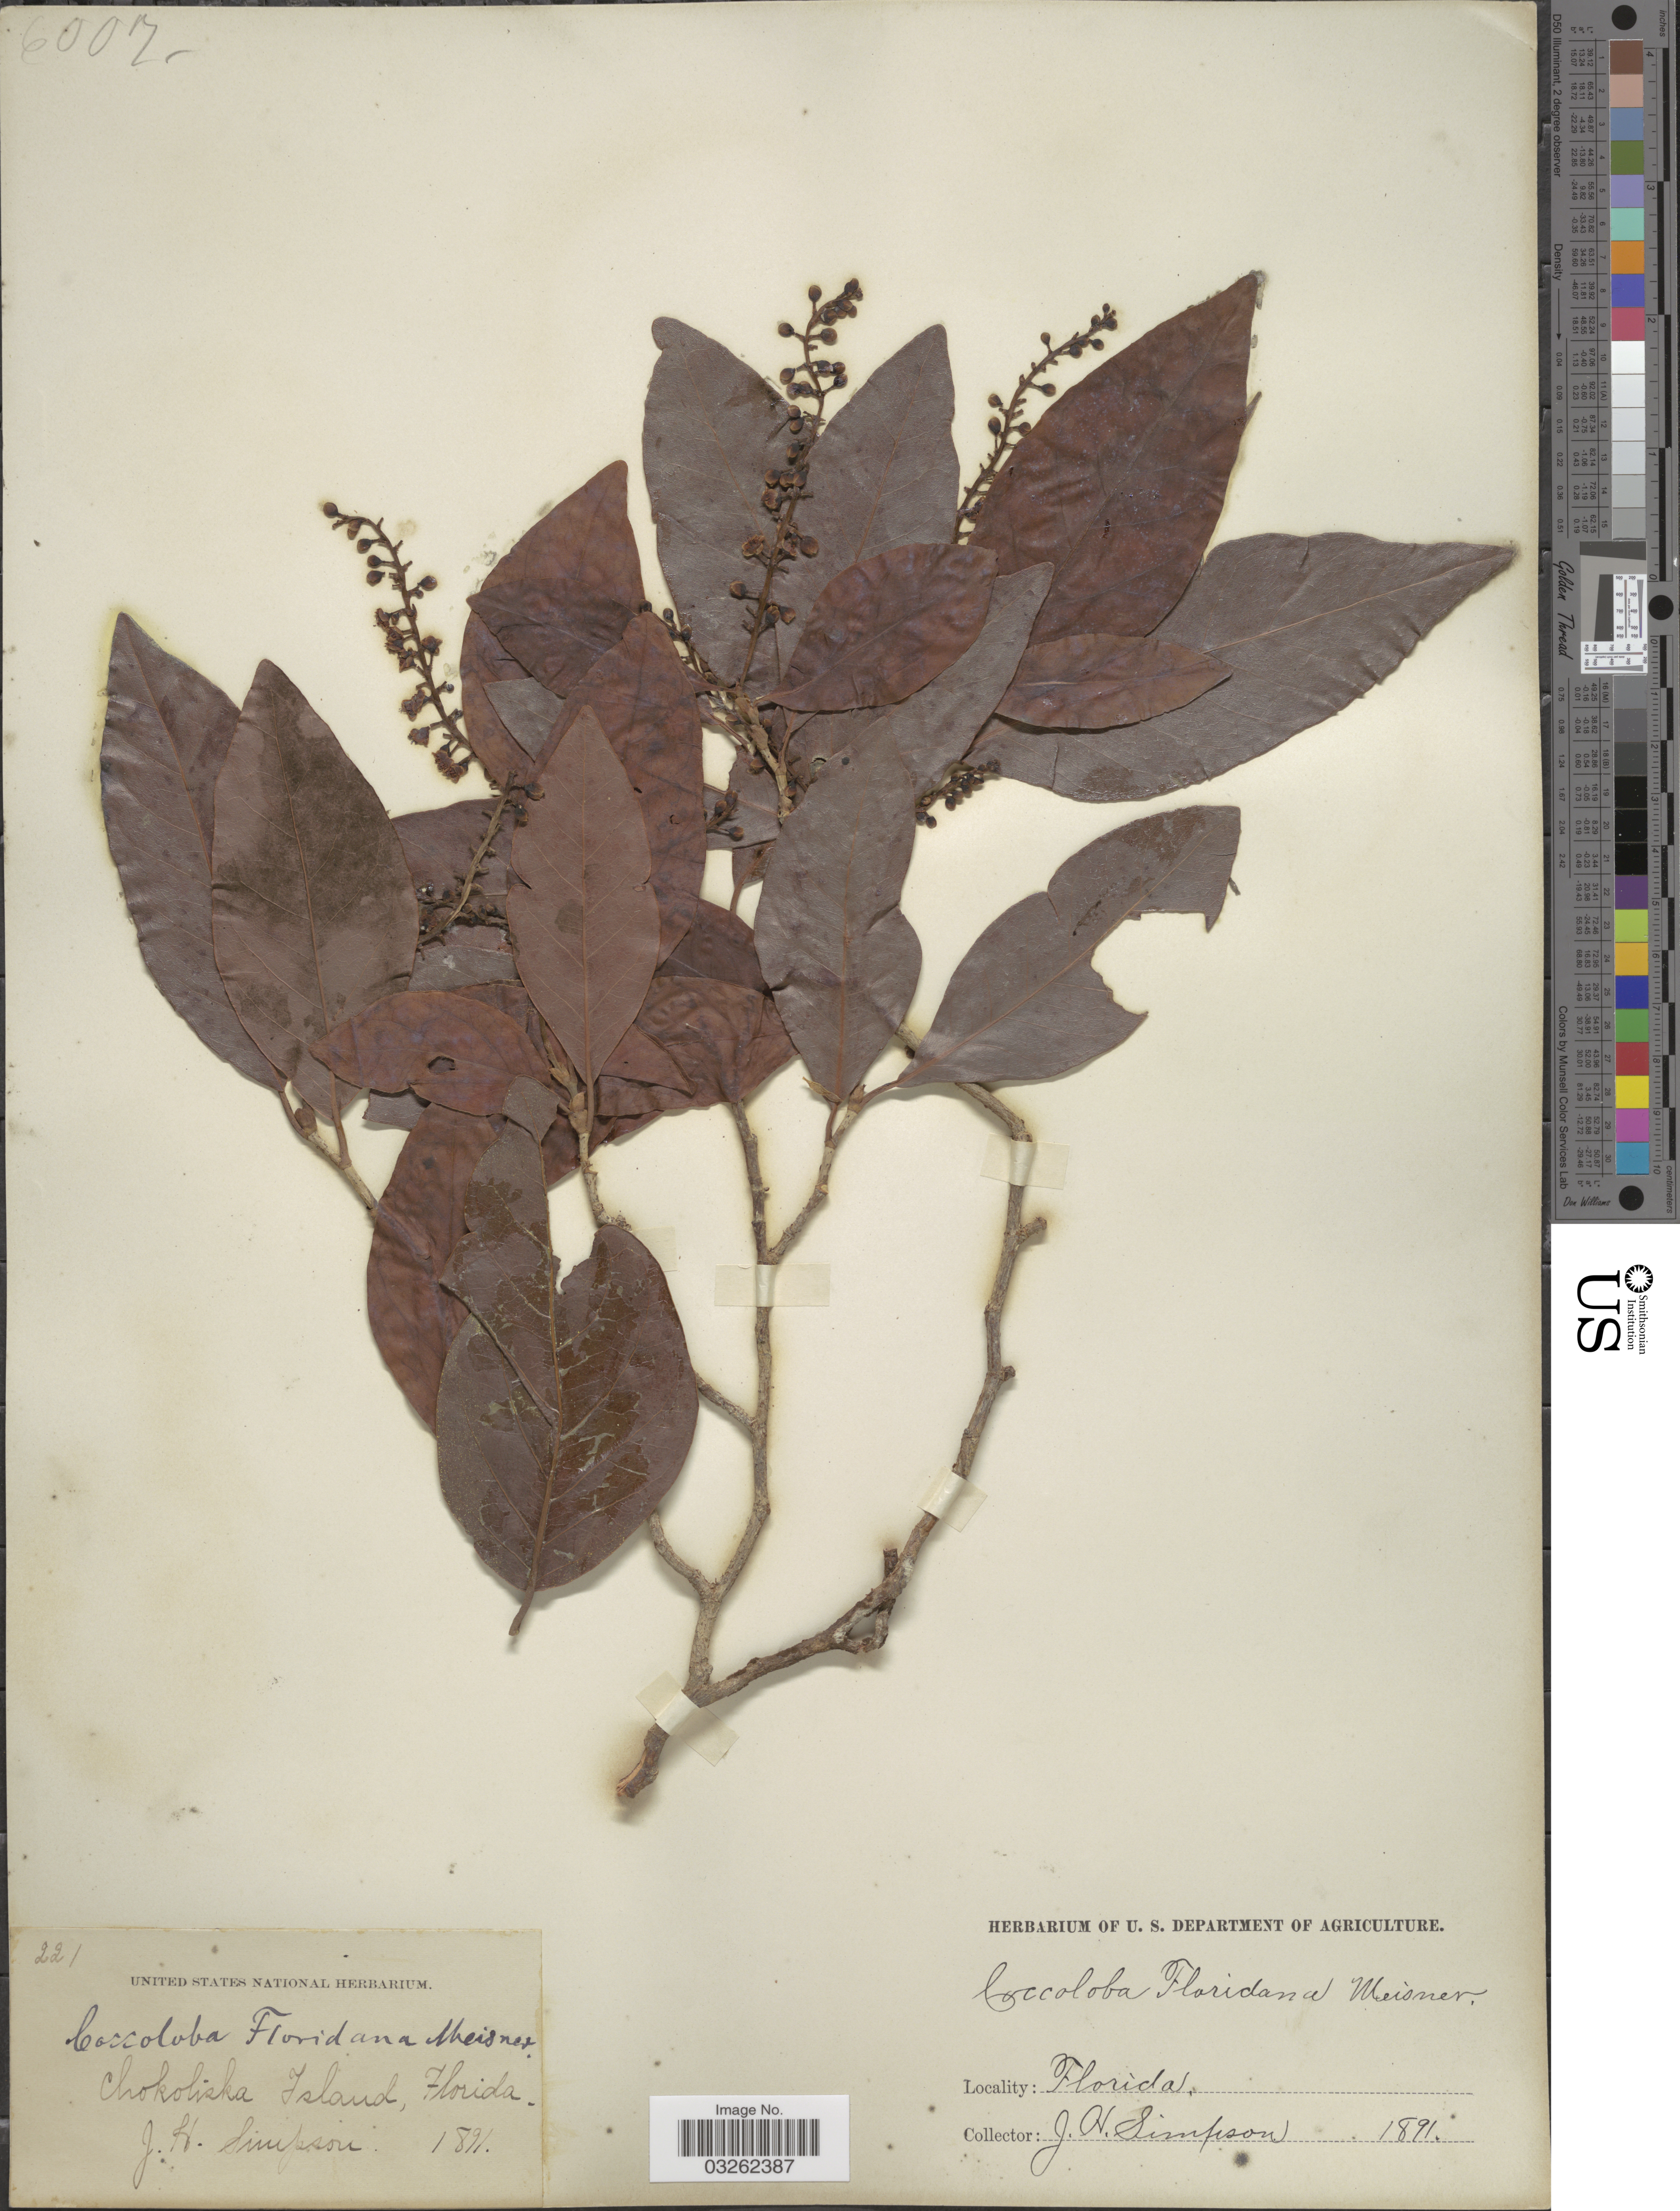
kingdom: Plantae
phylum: Tracheophyta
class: Magnoliopsida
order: Caryophyllales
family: Polygonaceae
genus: Coccoloba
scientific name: Coccoloba floridana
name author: Meisn. in DC.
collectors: J. H. Simpson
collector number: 221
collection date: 1891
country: United States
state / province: Florida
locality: Chokoliska Island.